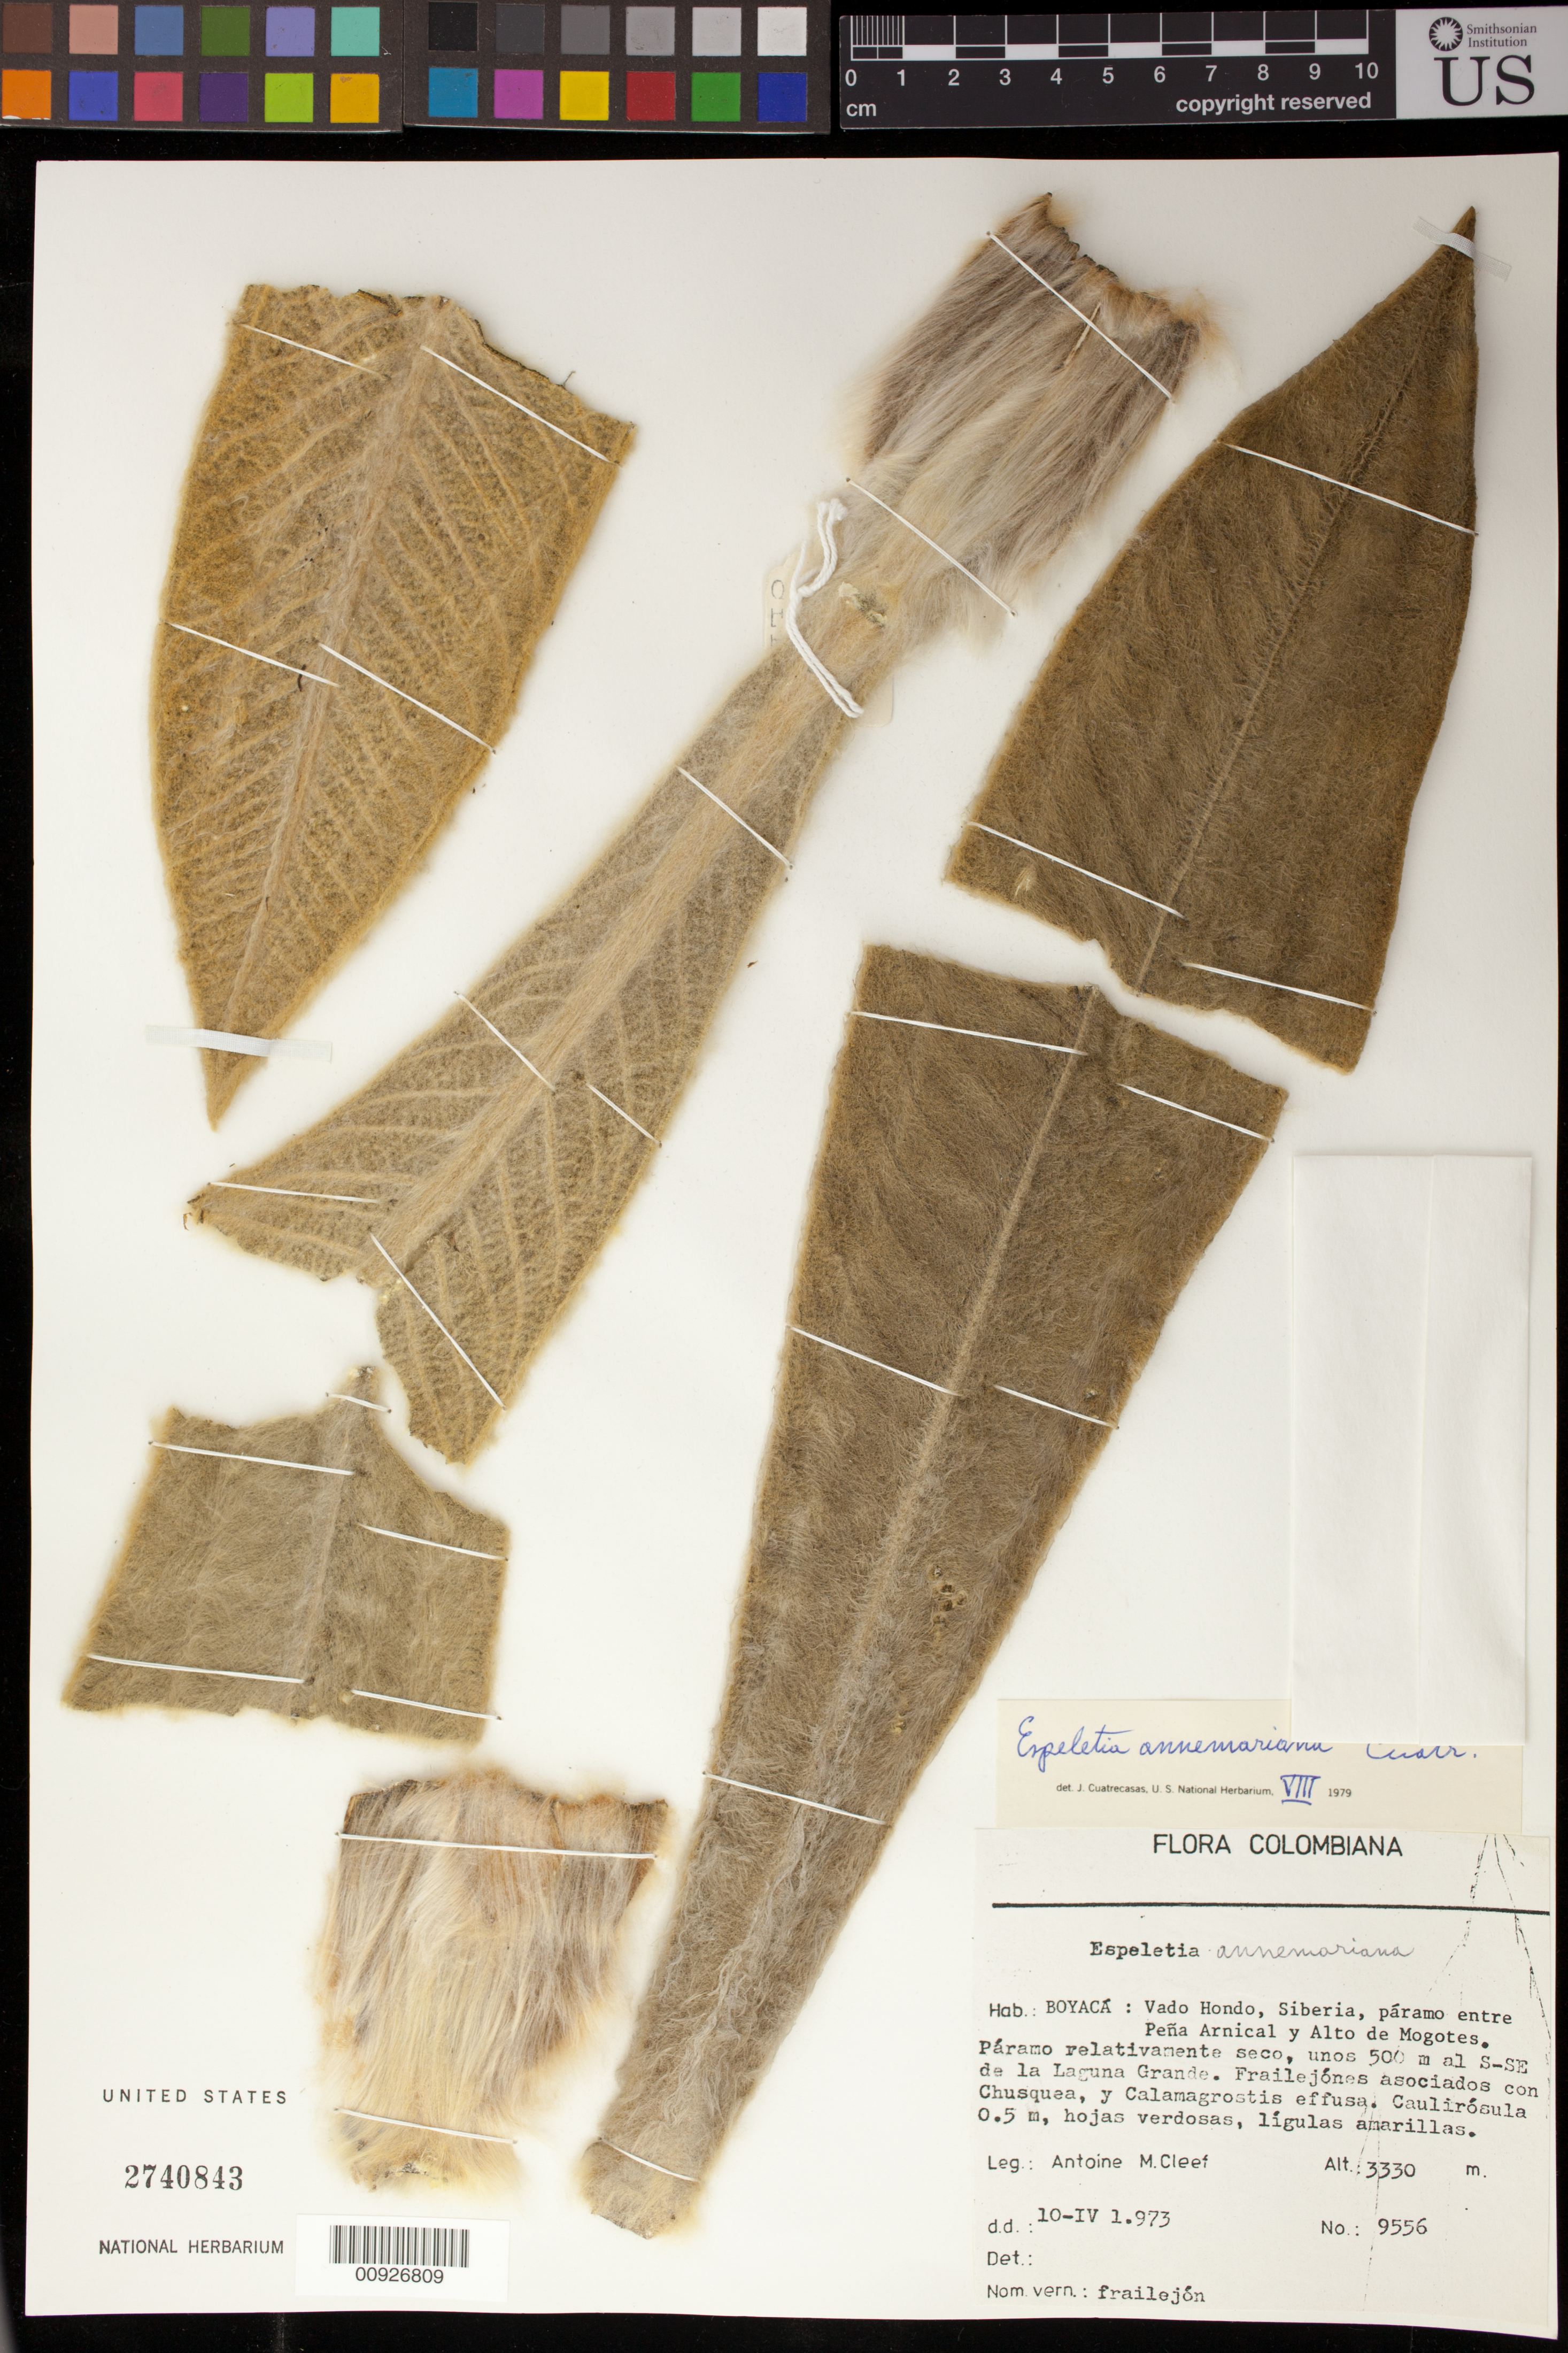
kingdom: Plantae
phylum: Tracheophyta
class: Magnoliopsida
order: Asterales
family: Asteraceae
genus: Espeletia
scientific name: Espeletia annemariana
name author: Cuatrec.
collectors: A. M. Cleef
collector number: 9556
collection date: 1973-04-10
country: Colombia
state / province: Boyacá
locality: Vado Hondo, Siberia, Páramo entre Peña Arnical y Alto de Mogotes.Páramo relativamente seco, unos 500 m. al S-SE de la Laguna Grande.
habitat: Páramo relativamente seco, unos 500 m. al S-SE de la Laguna Grande. Frailejones asociados con Chusquea, y Calamagostris effusa.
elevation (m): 3330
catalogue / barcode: US 2740843